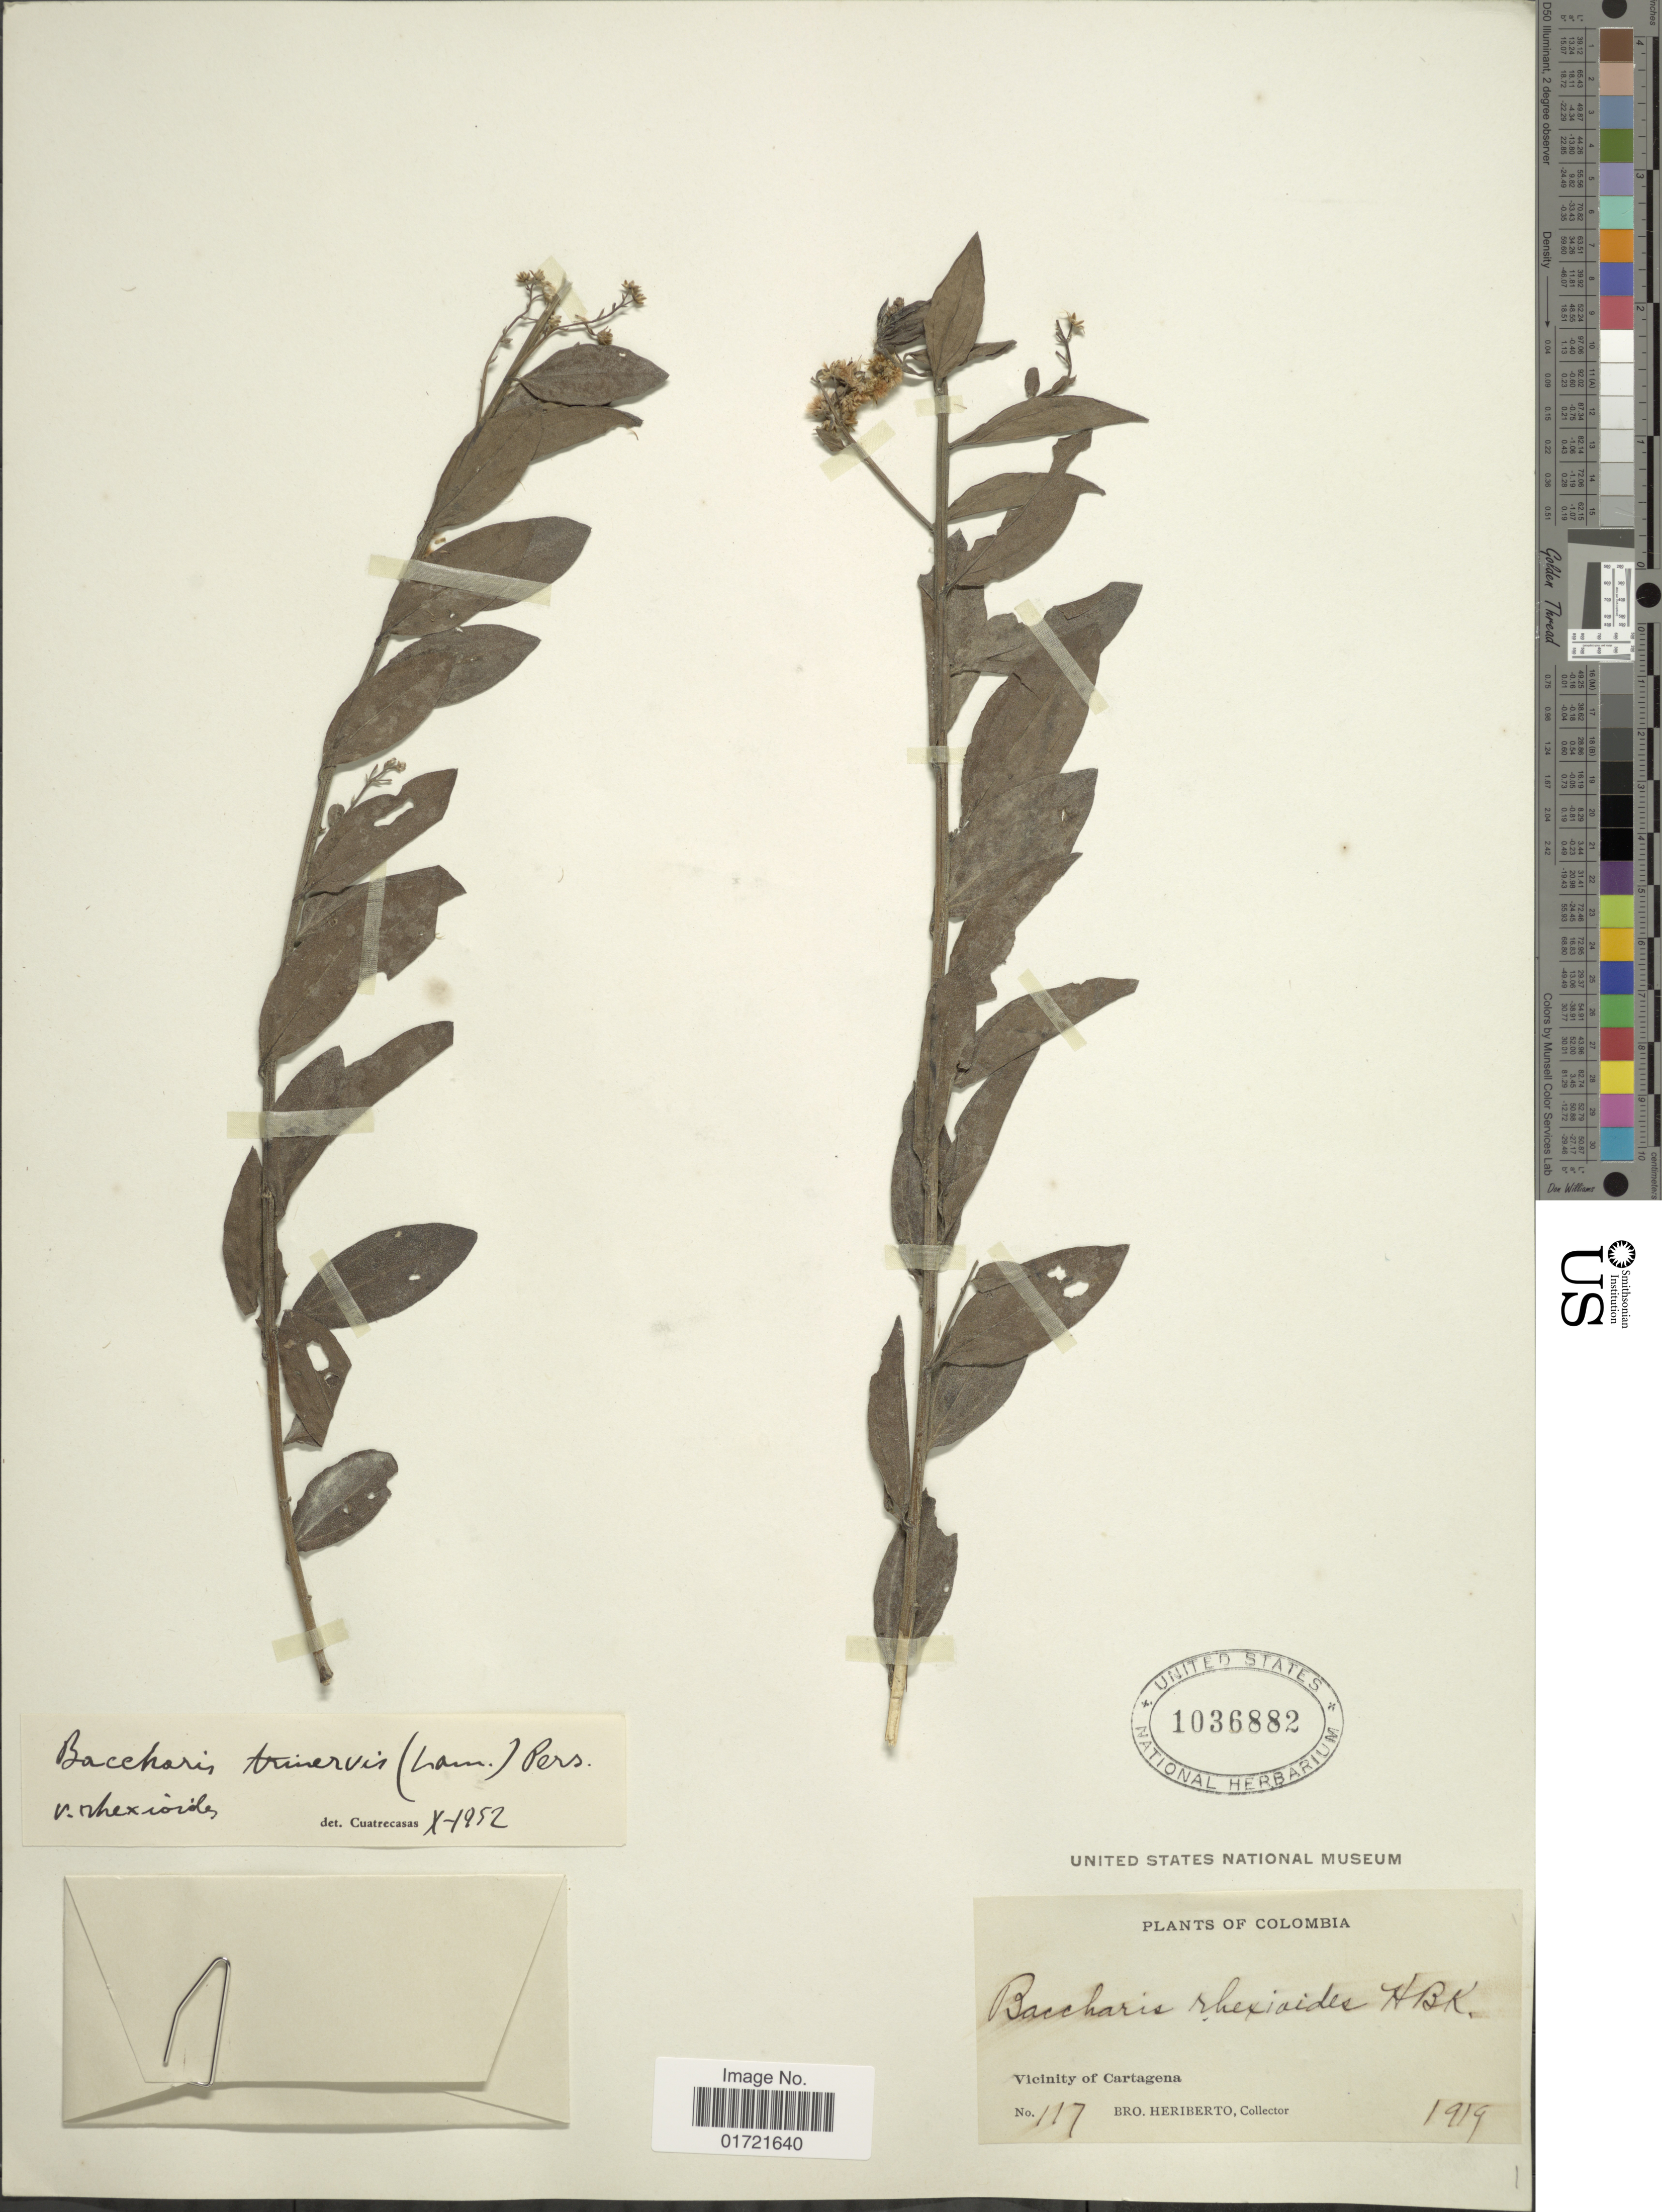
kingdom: Plantae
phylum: Tracheophyta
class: Magnoliopsida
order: Asterales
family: Asteraceae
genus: Baccharis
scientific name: Baccharis trinervis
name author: (Lam.) Pers.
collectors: B. Heriberto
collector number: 117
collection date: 1919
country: Colombia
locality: Vicinity of Cartagena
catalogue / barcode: US 1036882